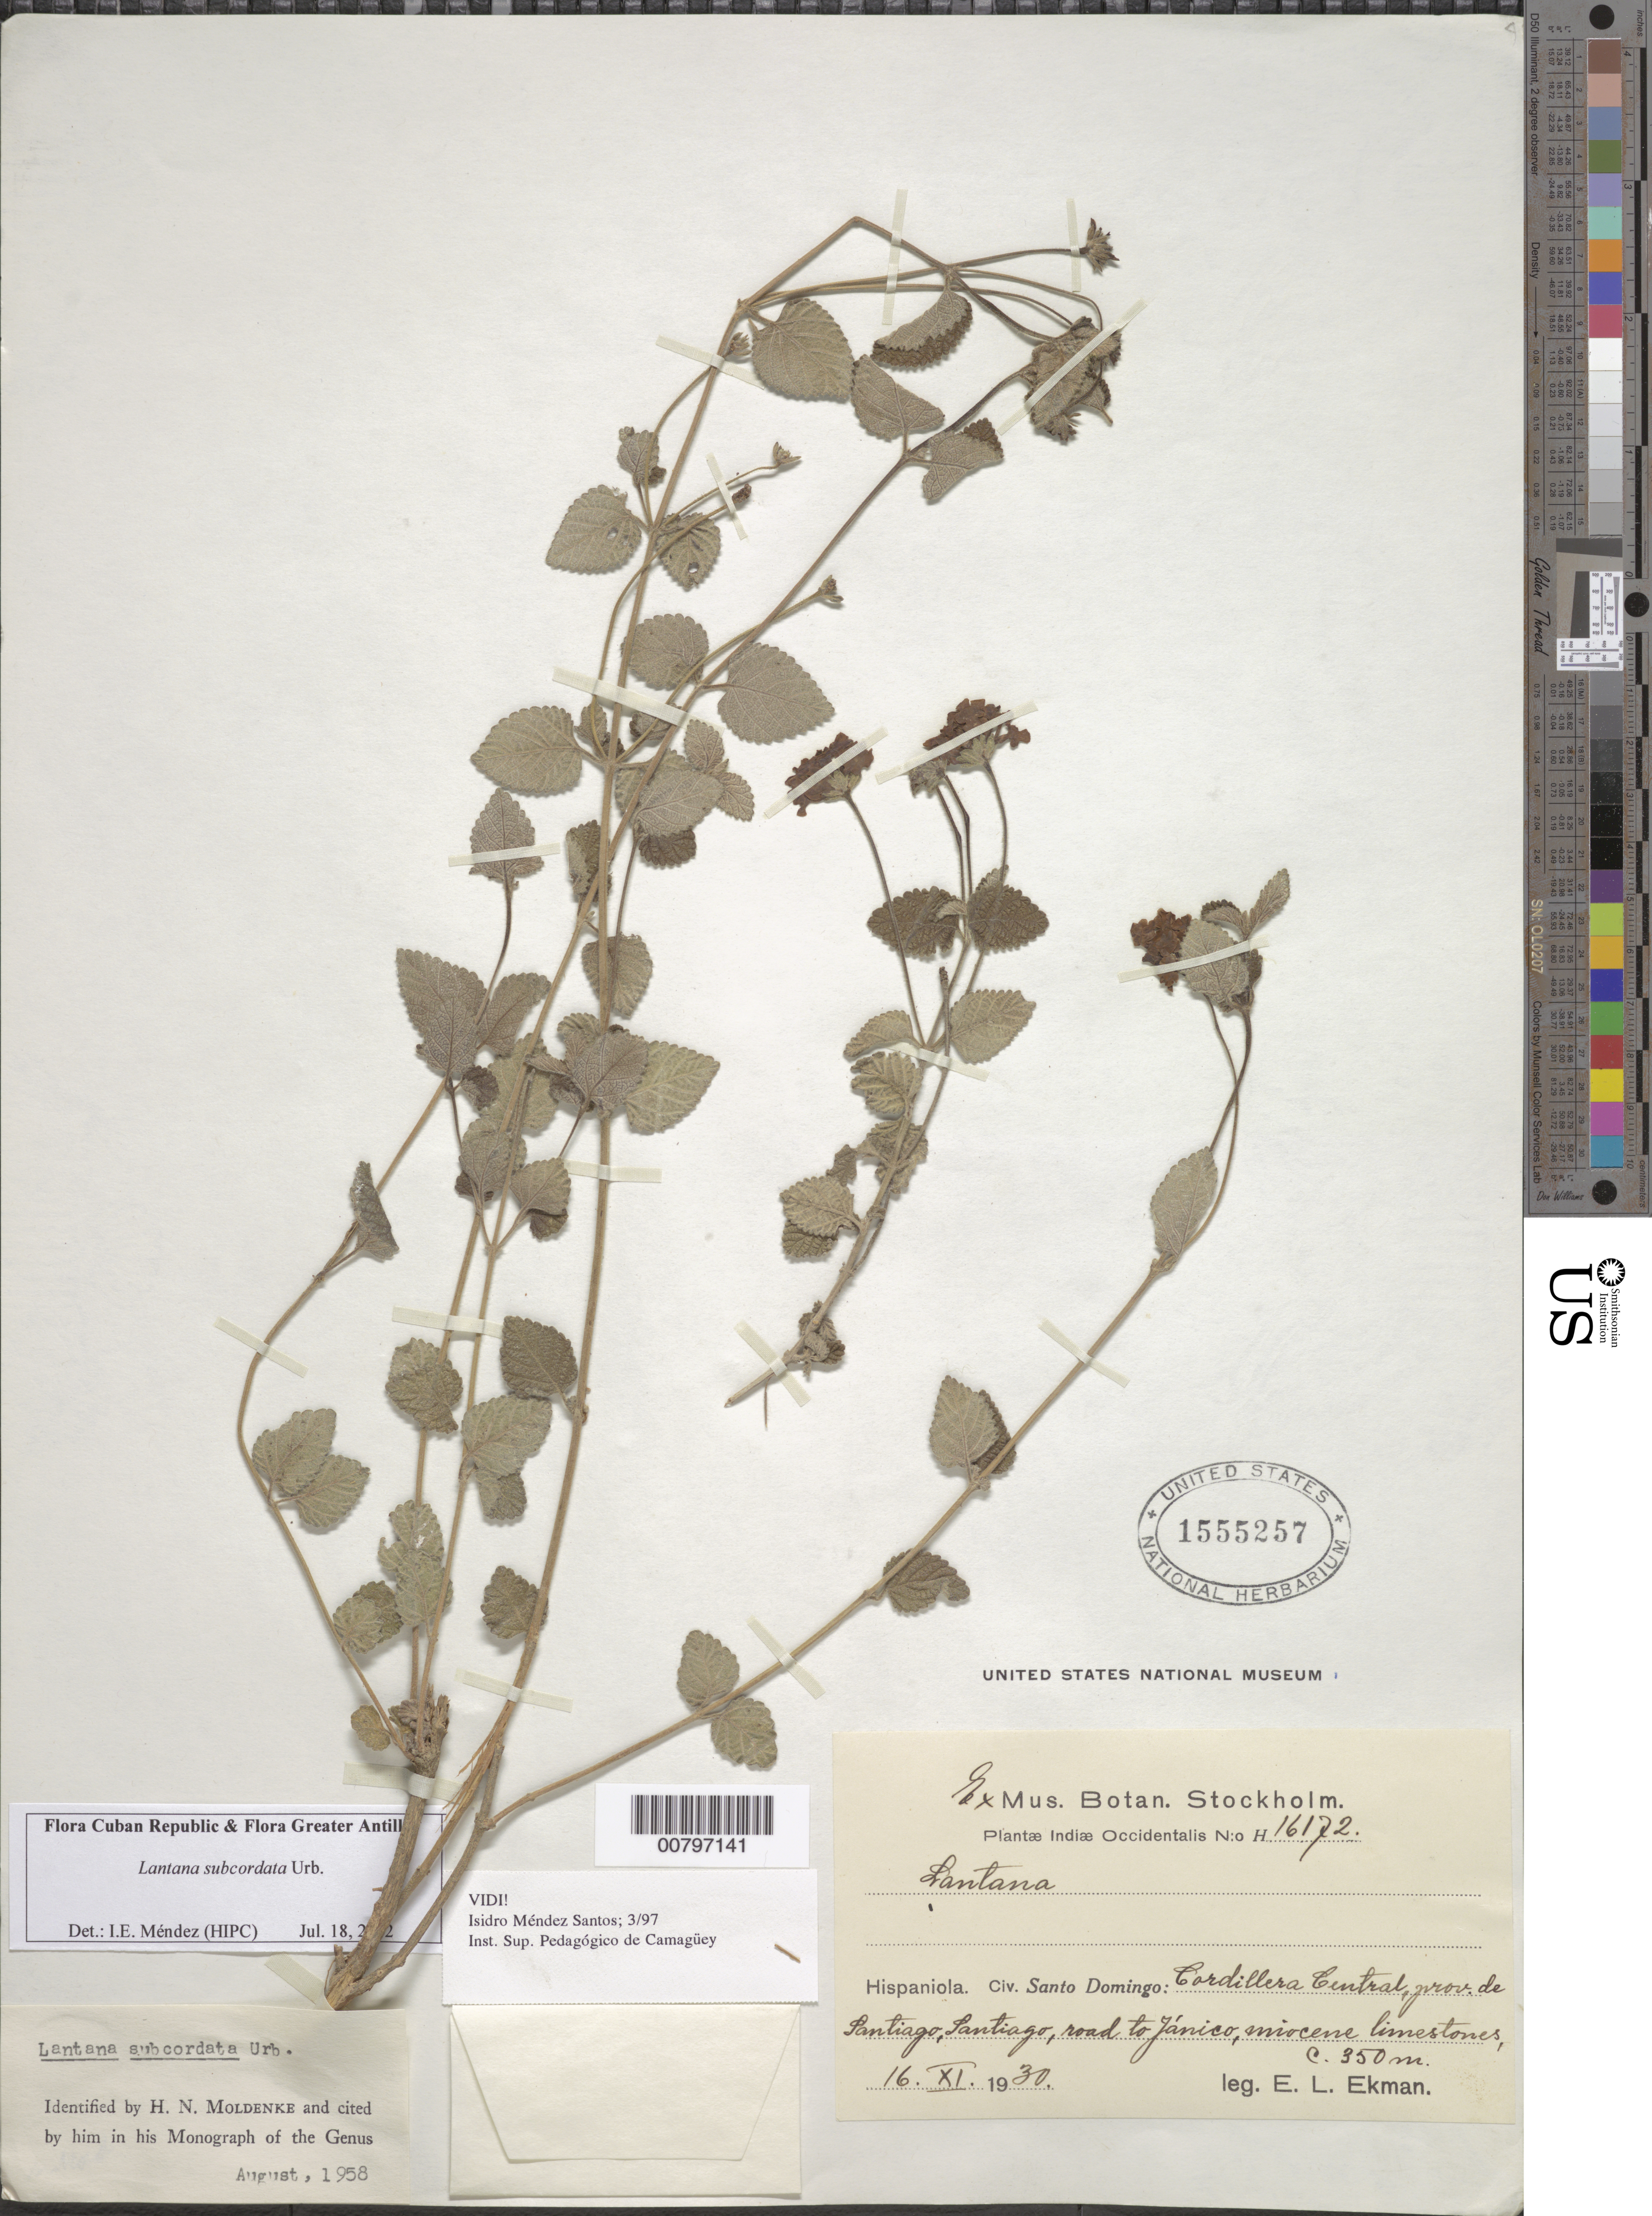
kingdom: Plantae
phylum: Tracheophyta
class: Magnoliopsida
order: Lamiales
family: Verbenaceae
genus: Lantana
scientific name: Lantana subcordata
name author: Urb.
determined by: Méndez, Isidro E., (HIPC)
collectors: E. L. Ekman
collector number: H 16172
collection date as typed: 16 Nov 1930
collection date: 1930-11-16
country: Dominican Republic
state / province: Santiago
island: Hispaniola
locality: Cordillera Central, Santiago, road to Jánico,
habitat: Limestone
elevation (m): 350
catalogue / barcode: US 1555257